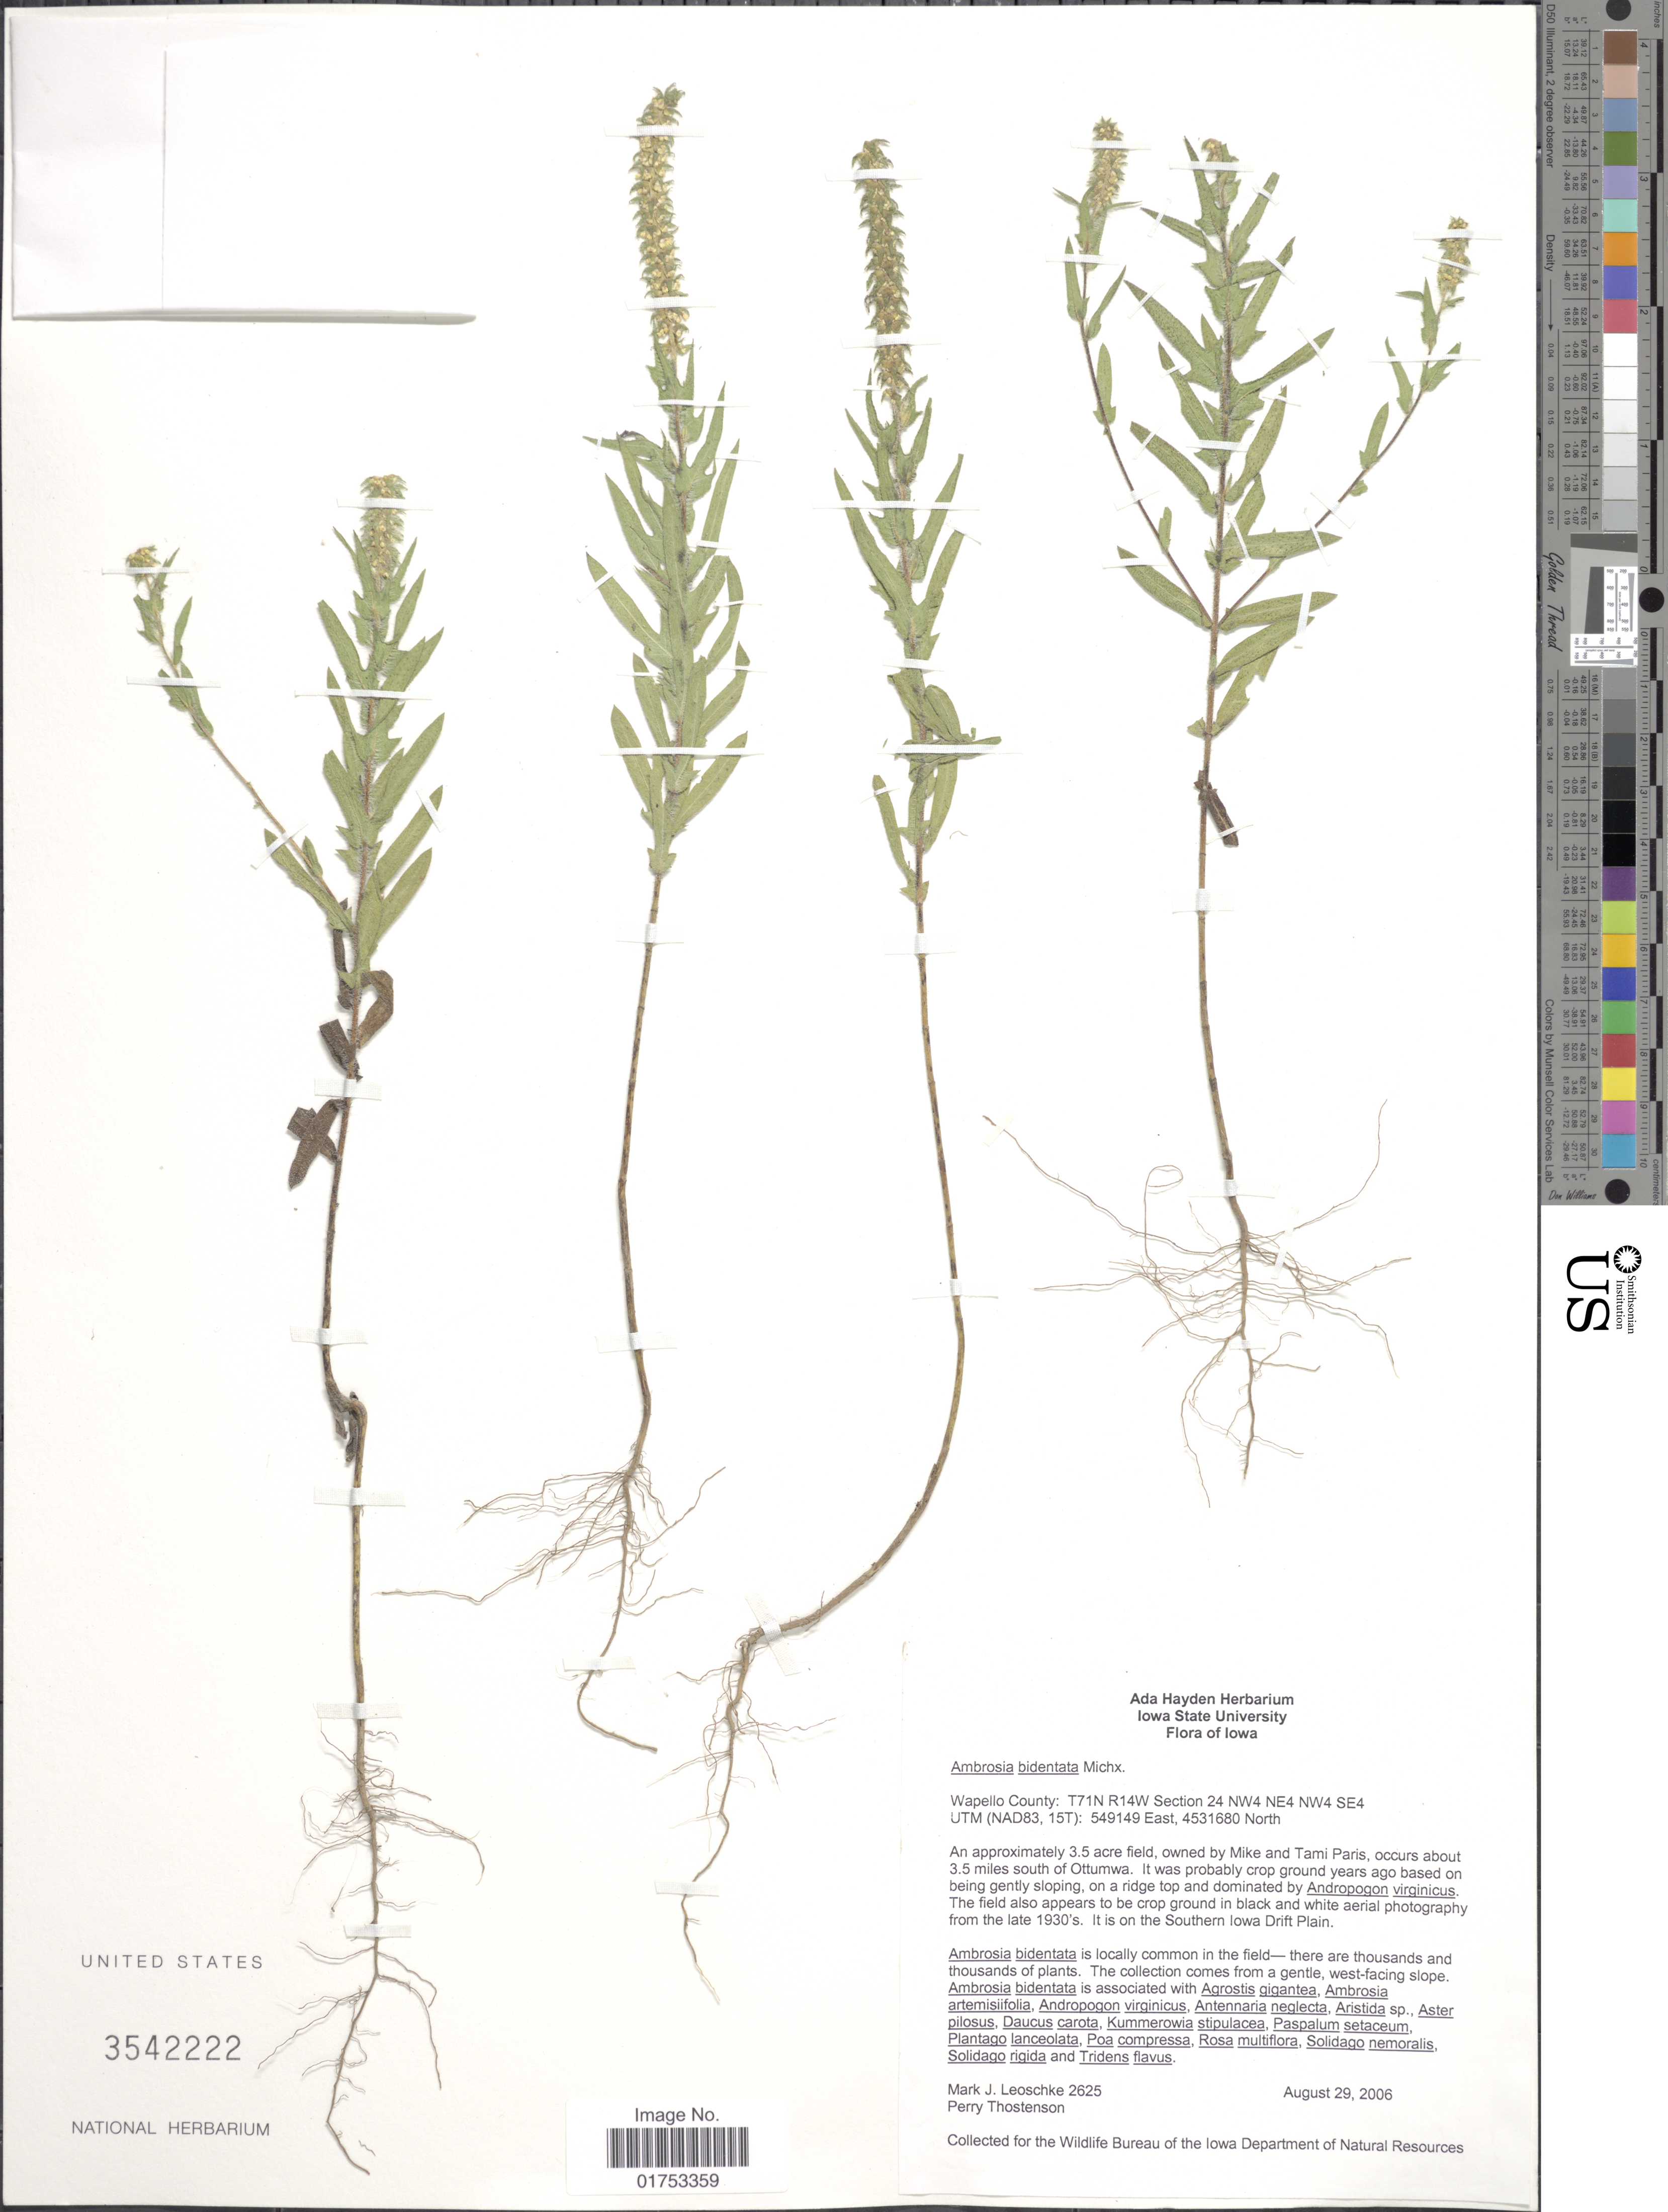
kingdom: Plantae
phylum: Tracheophyta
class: Magnoliopsida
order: Asterales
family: Asteraceae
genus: Ambrosia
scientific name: Ambrosia bidentata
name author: Michx.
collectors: M. J. Leoschke & P. Thostenson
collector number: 2625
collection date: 2006-08-29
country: United States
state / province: Iowa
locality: Wapello County, T71N, R14W, Section 24, NW4, NE4, NW4, SE4, 3.5 miles south of Ottumwa, Southern Iowa Drift Plain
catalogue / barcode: US 3542222